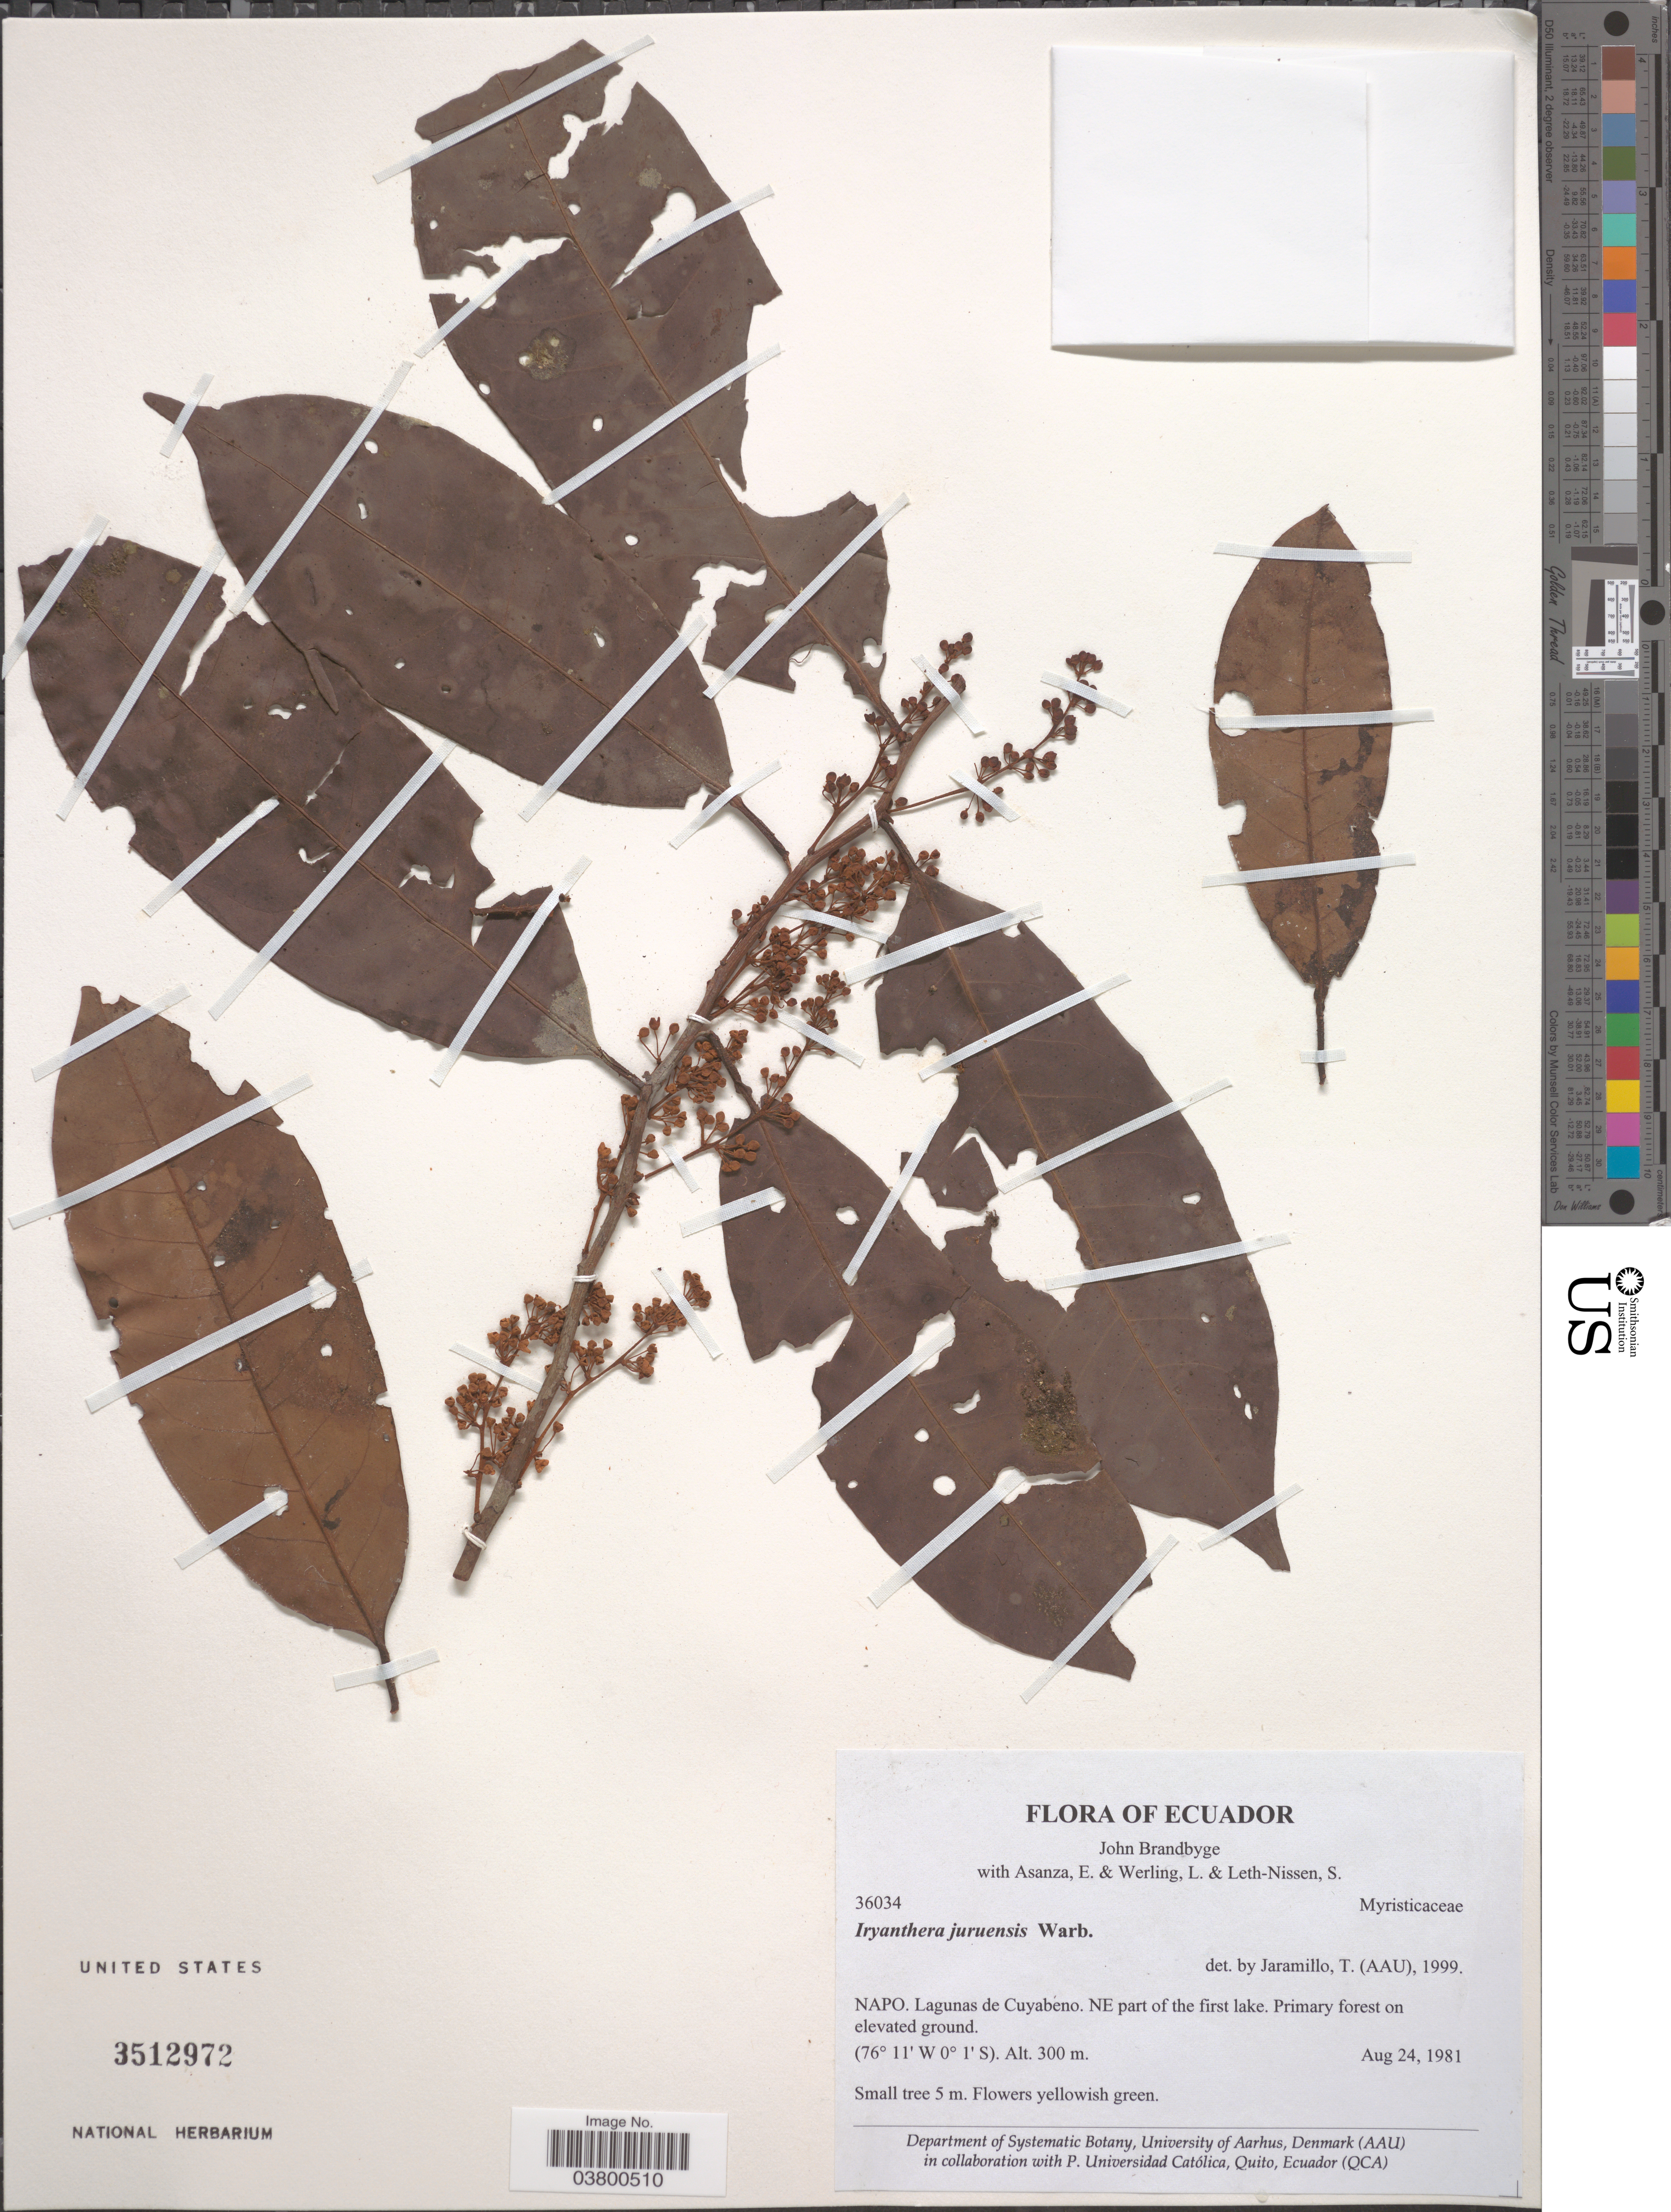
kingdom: Plantae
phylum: Tracheophyta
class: Magnoliopsida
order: Magnoliales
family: Myristicaceae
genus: Iryanthera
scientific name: Iryanthera juruensis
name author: Warb.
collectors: J. Brandbyge, E. Asanza, L. Werling & S. Leth-Nissen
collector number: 36034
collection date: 1981-08-24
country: Ecuador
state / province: Napo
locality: Lagunas de Cuyabeno. NE part of the first lake.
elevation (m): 300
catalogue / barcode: US 3512972